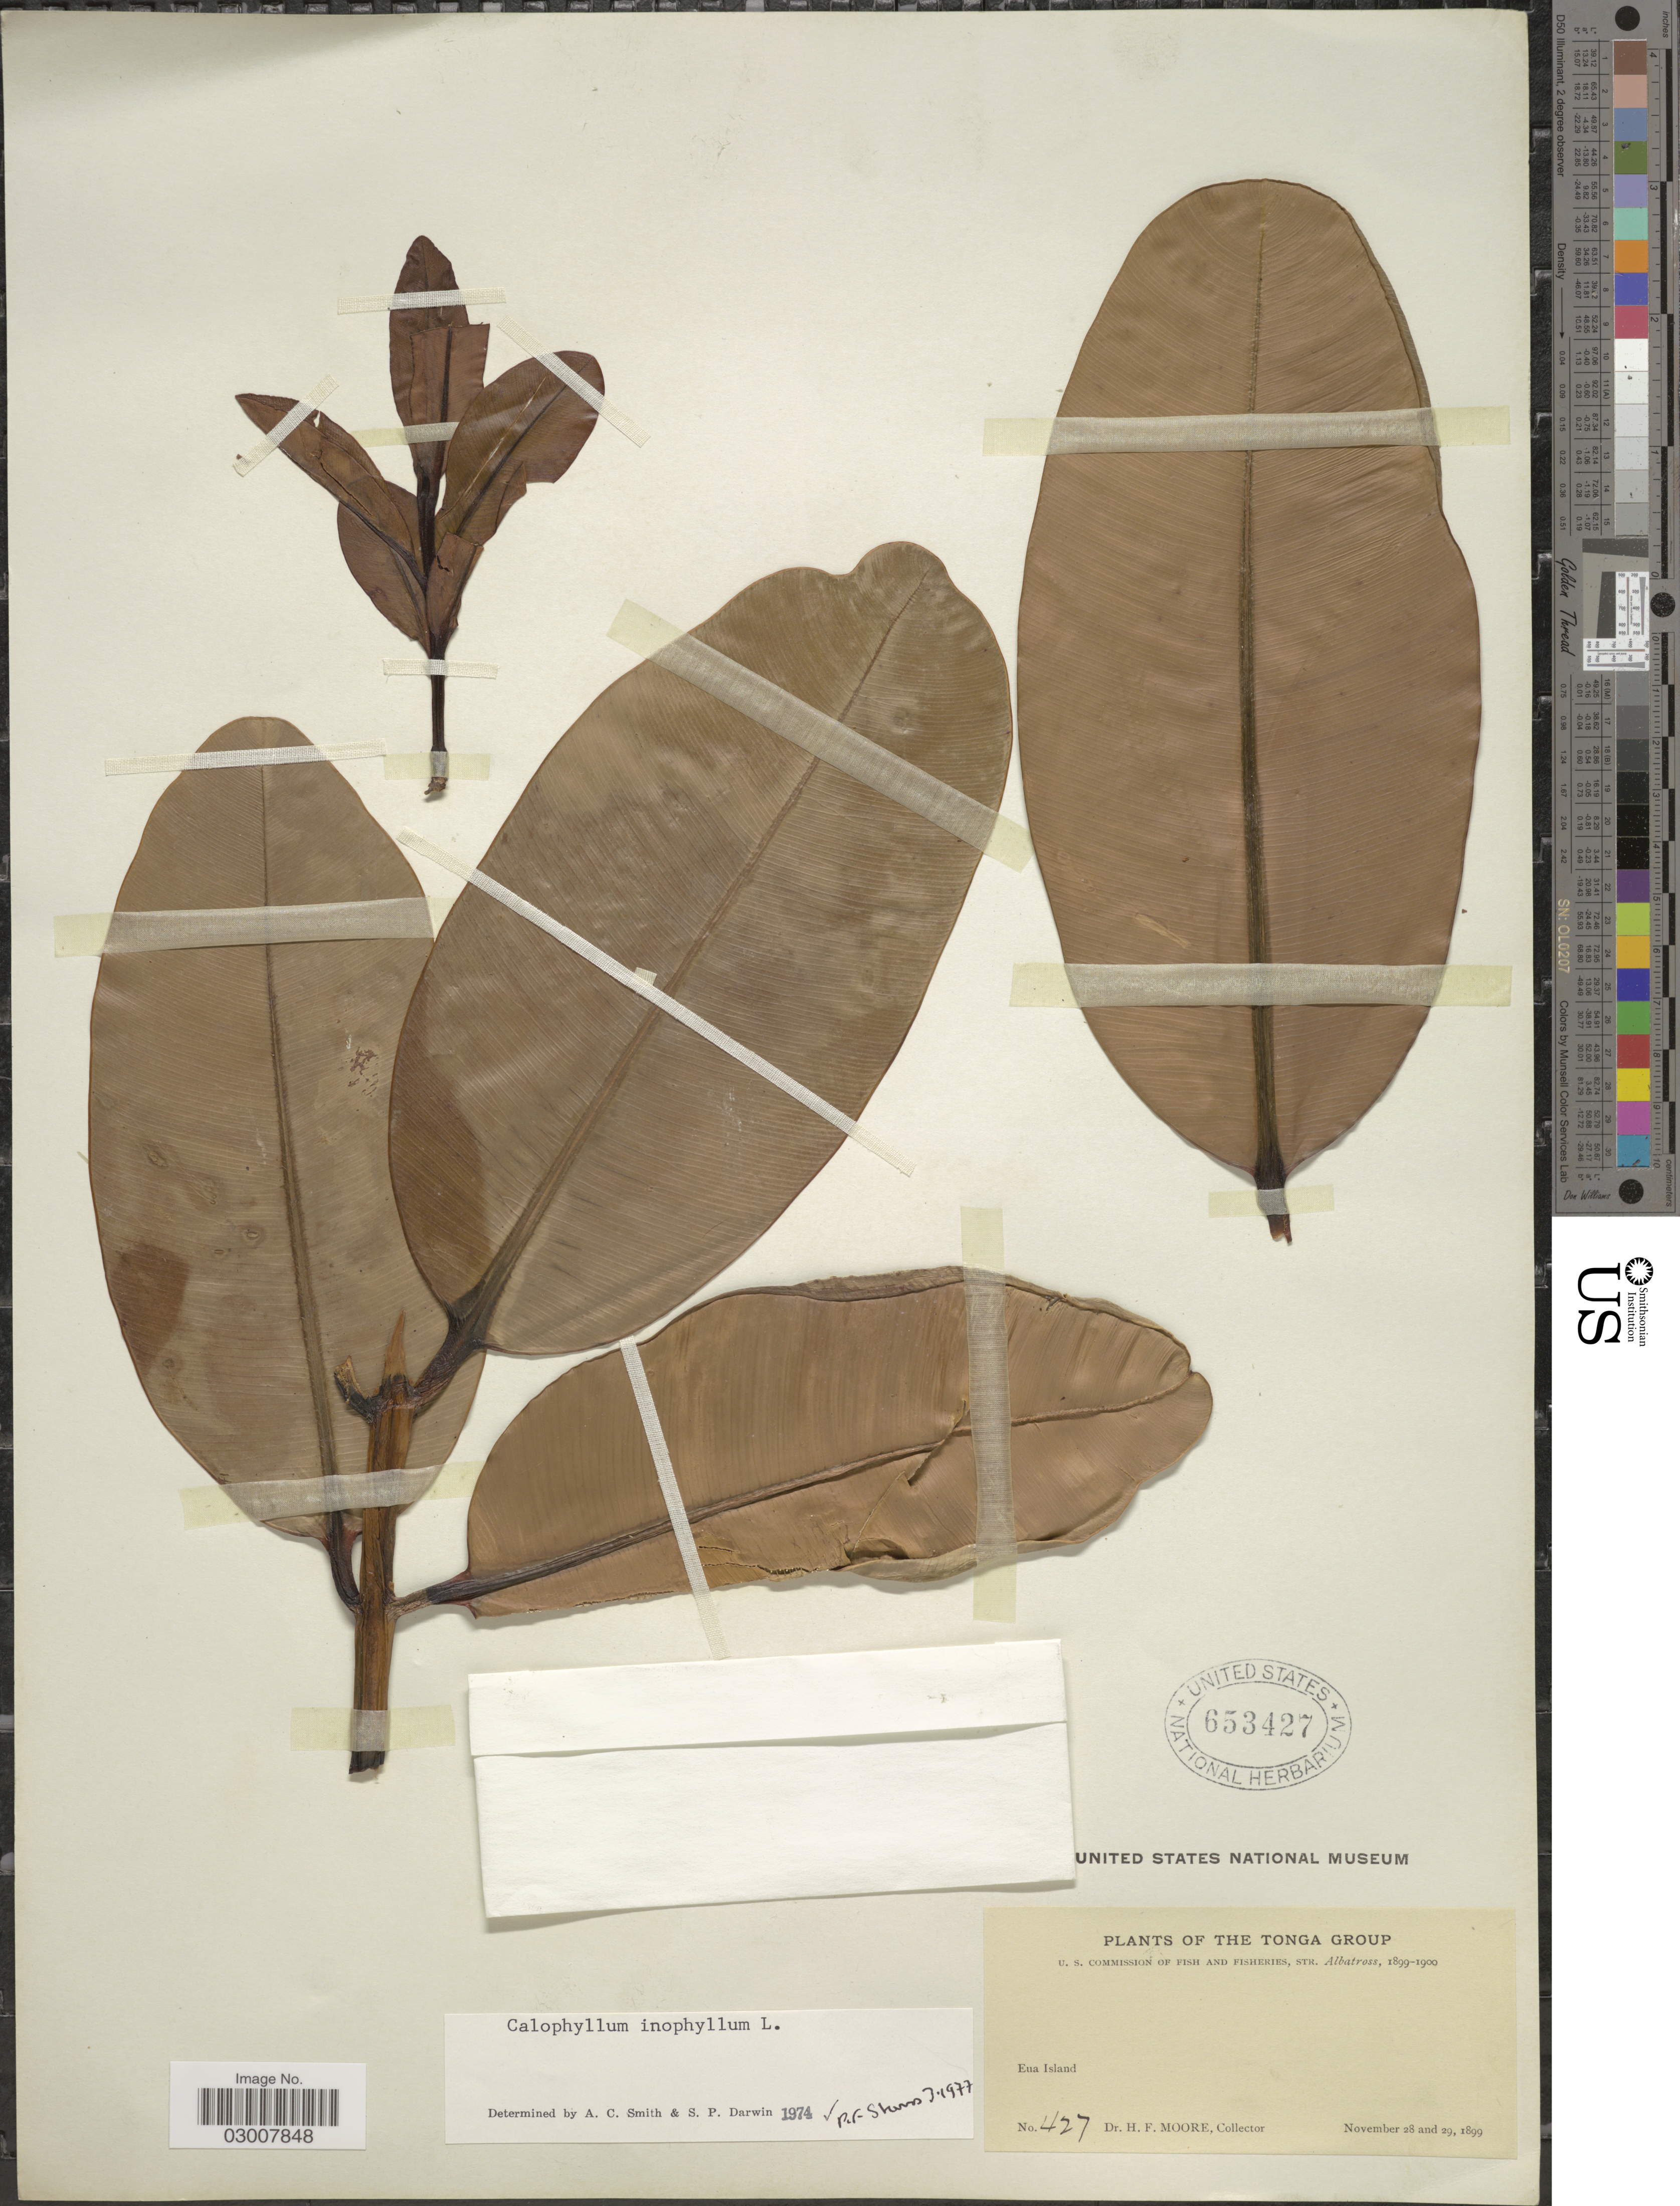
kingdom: Plantae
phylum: Tracheophyta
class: Magnoliopsida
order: Malpighiales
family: Calophyllaceae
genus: Calophyllum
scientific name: Calophyllum inophyllum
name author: L.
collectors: H. F. Moore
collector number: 427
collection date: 1899-11-28/1899-11-29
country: Tonga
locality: The Tonga Group. Eua Island.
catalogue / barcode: US 653427